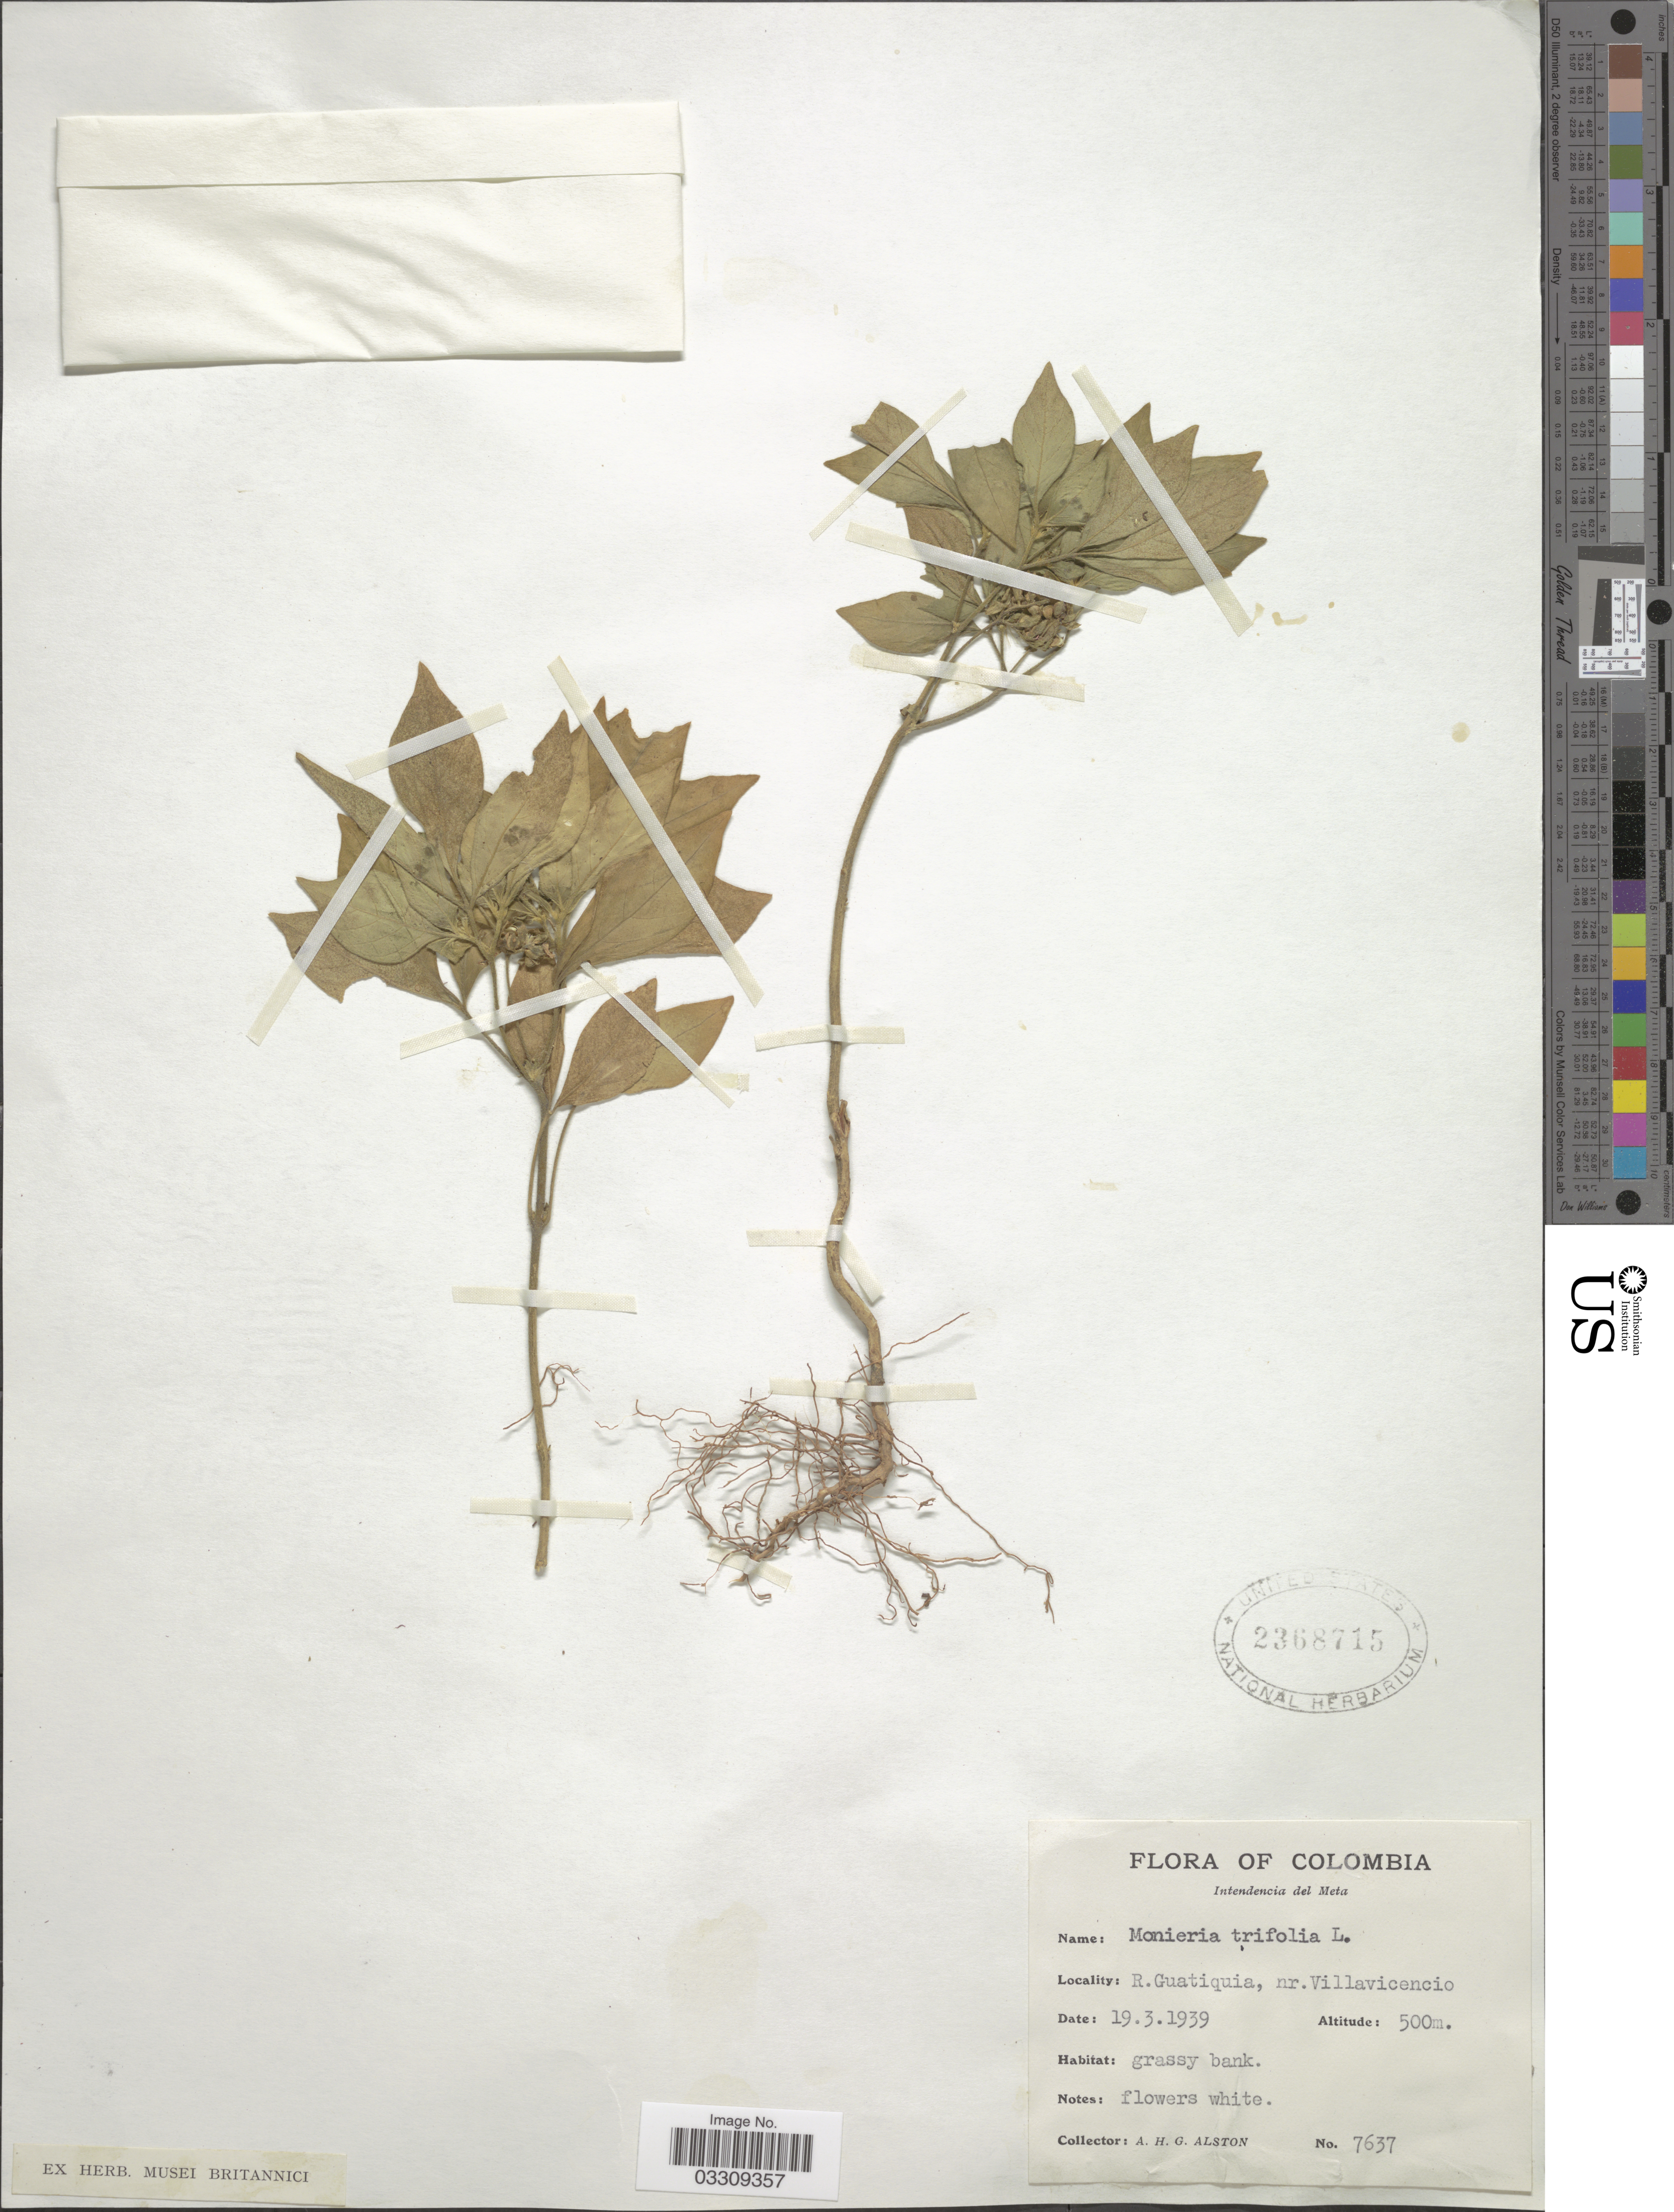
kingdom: Plantae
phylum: Tracheophyta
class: Magnoliopsida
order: Sapindales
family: Rutaceae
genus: Ertela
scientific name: Ertela trifolia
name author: (L.) Kuntze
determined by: Strong, Mark T., (BOT), Smithsonian Institution - National Museum of Natural History (UNITED STATES)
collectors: A. H. Alston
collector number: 7637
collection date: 1939-03-19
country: Colombia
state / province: Meta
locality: Intendencia del Meta. R. Guatiquia, nr. Villavicencio.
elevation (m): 500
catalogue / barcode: US 2368715